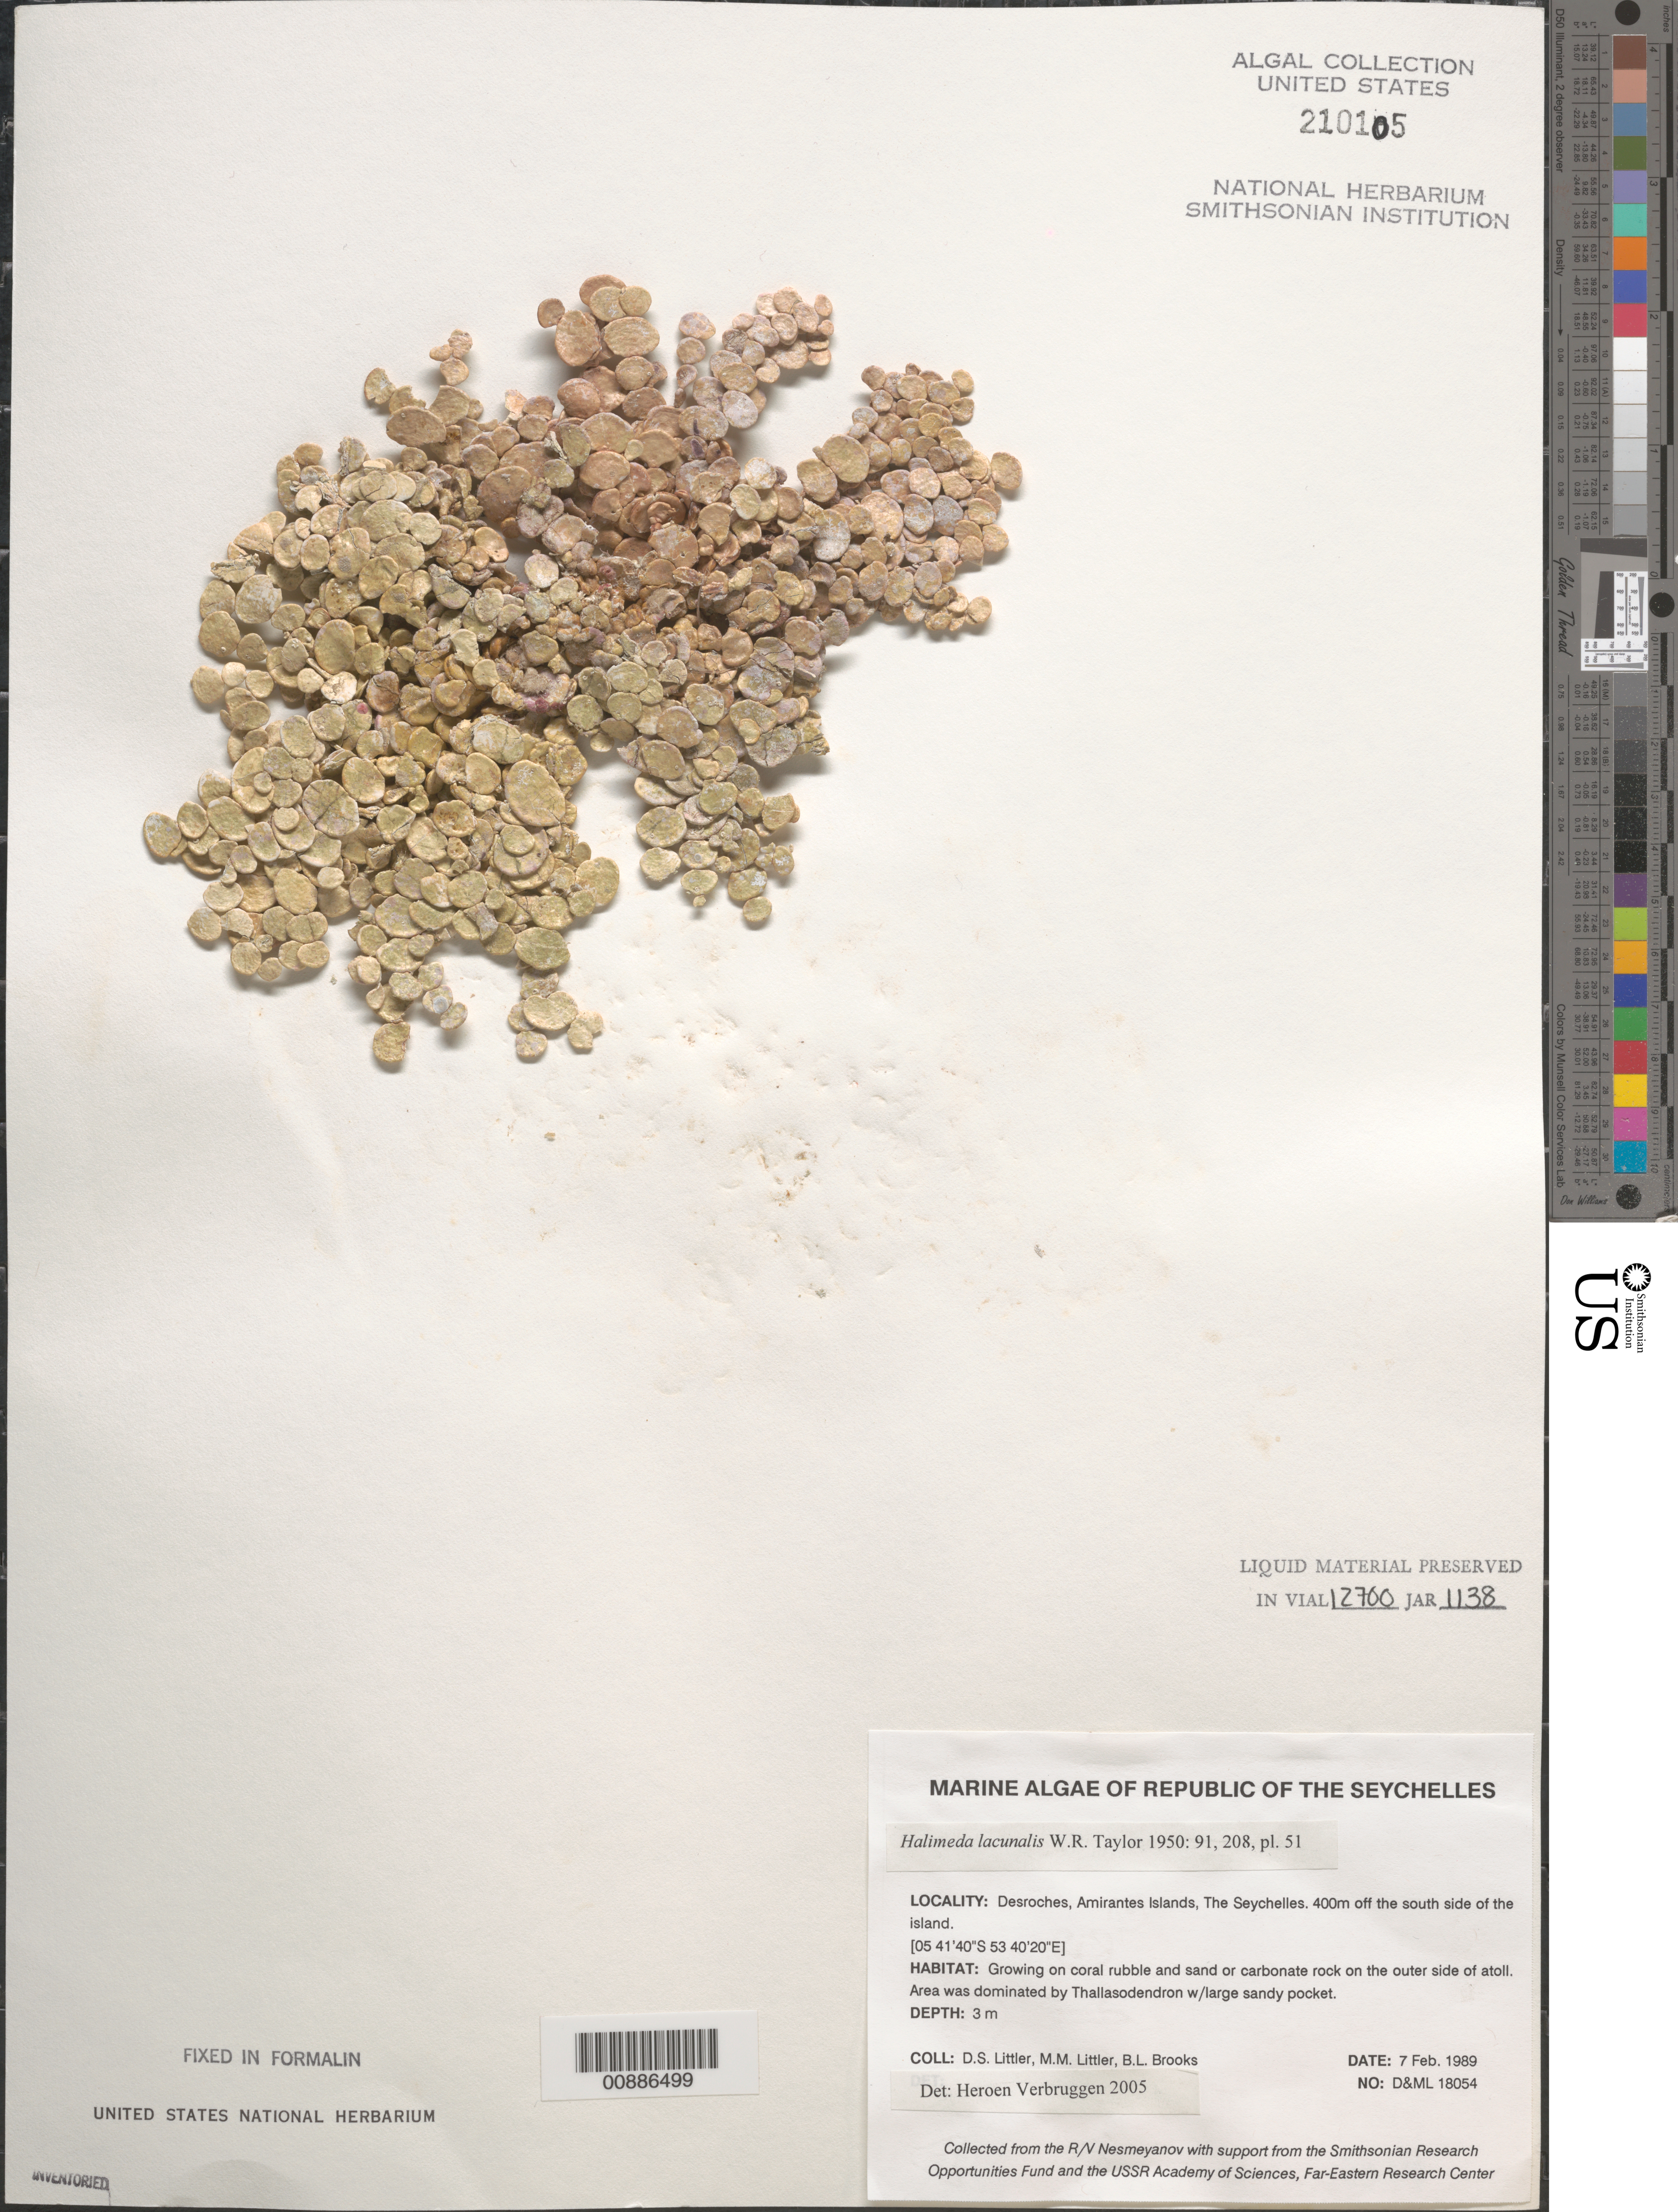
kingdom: Plantae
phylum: Chlorophyta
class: Ulvophyceae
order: Bryopsidales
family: Halimedaceae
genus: Halimeda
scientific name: Halimeda lacunalis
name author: W.R. Taylor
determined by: Verbruggen, H.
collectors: D. S. Littler, M. M. Littler & B. Brooks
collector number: D&ML 18054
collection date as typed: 07 Feb 1989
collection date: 1989-02-07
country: Seychelles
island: Desroches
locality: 400 meters off south side of island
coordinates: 05 41'40"S, 53 40'20"E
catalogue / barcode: US 210105